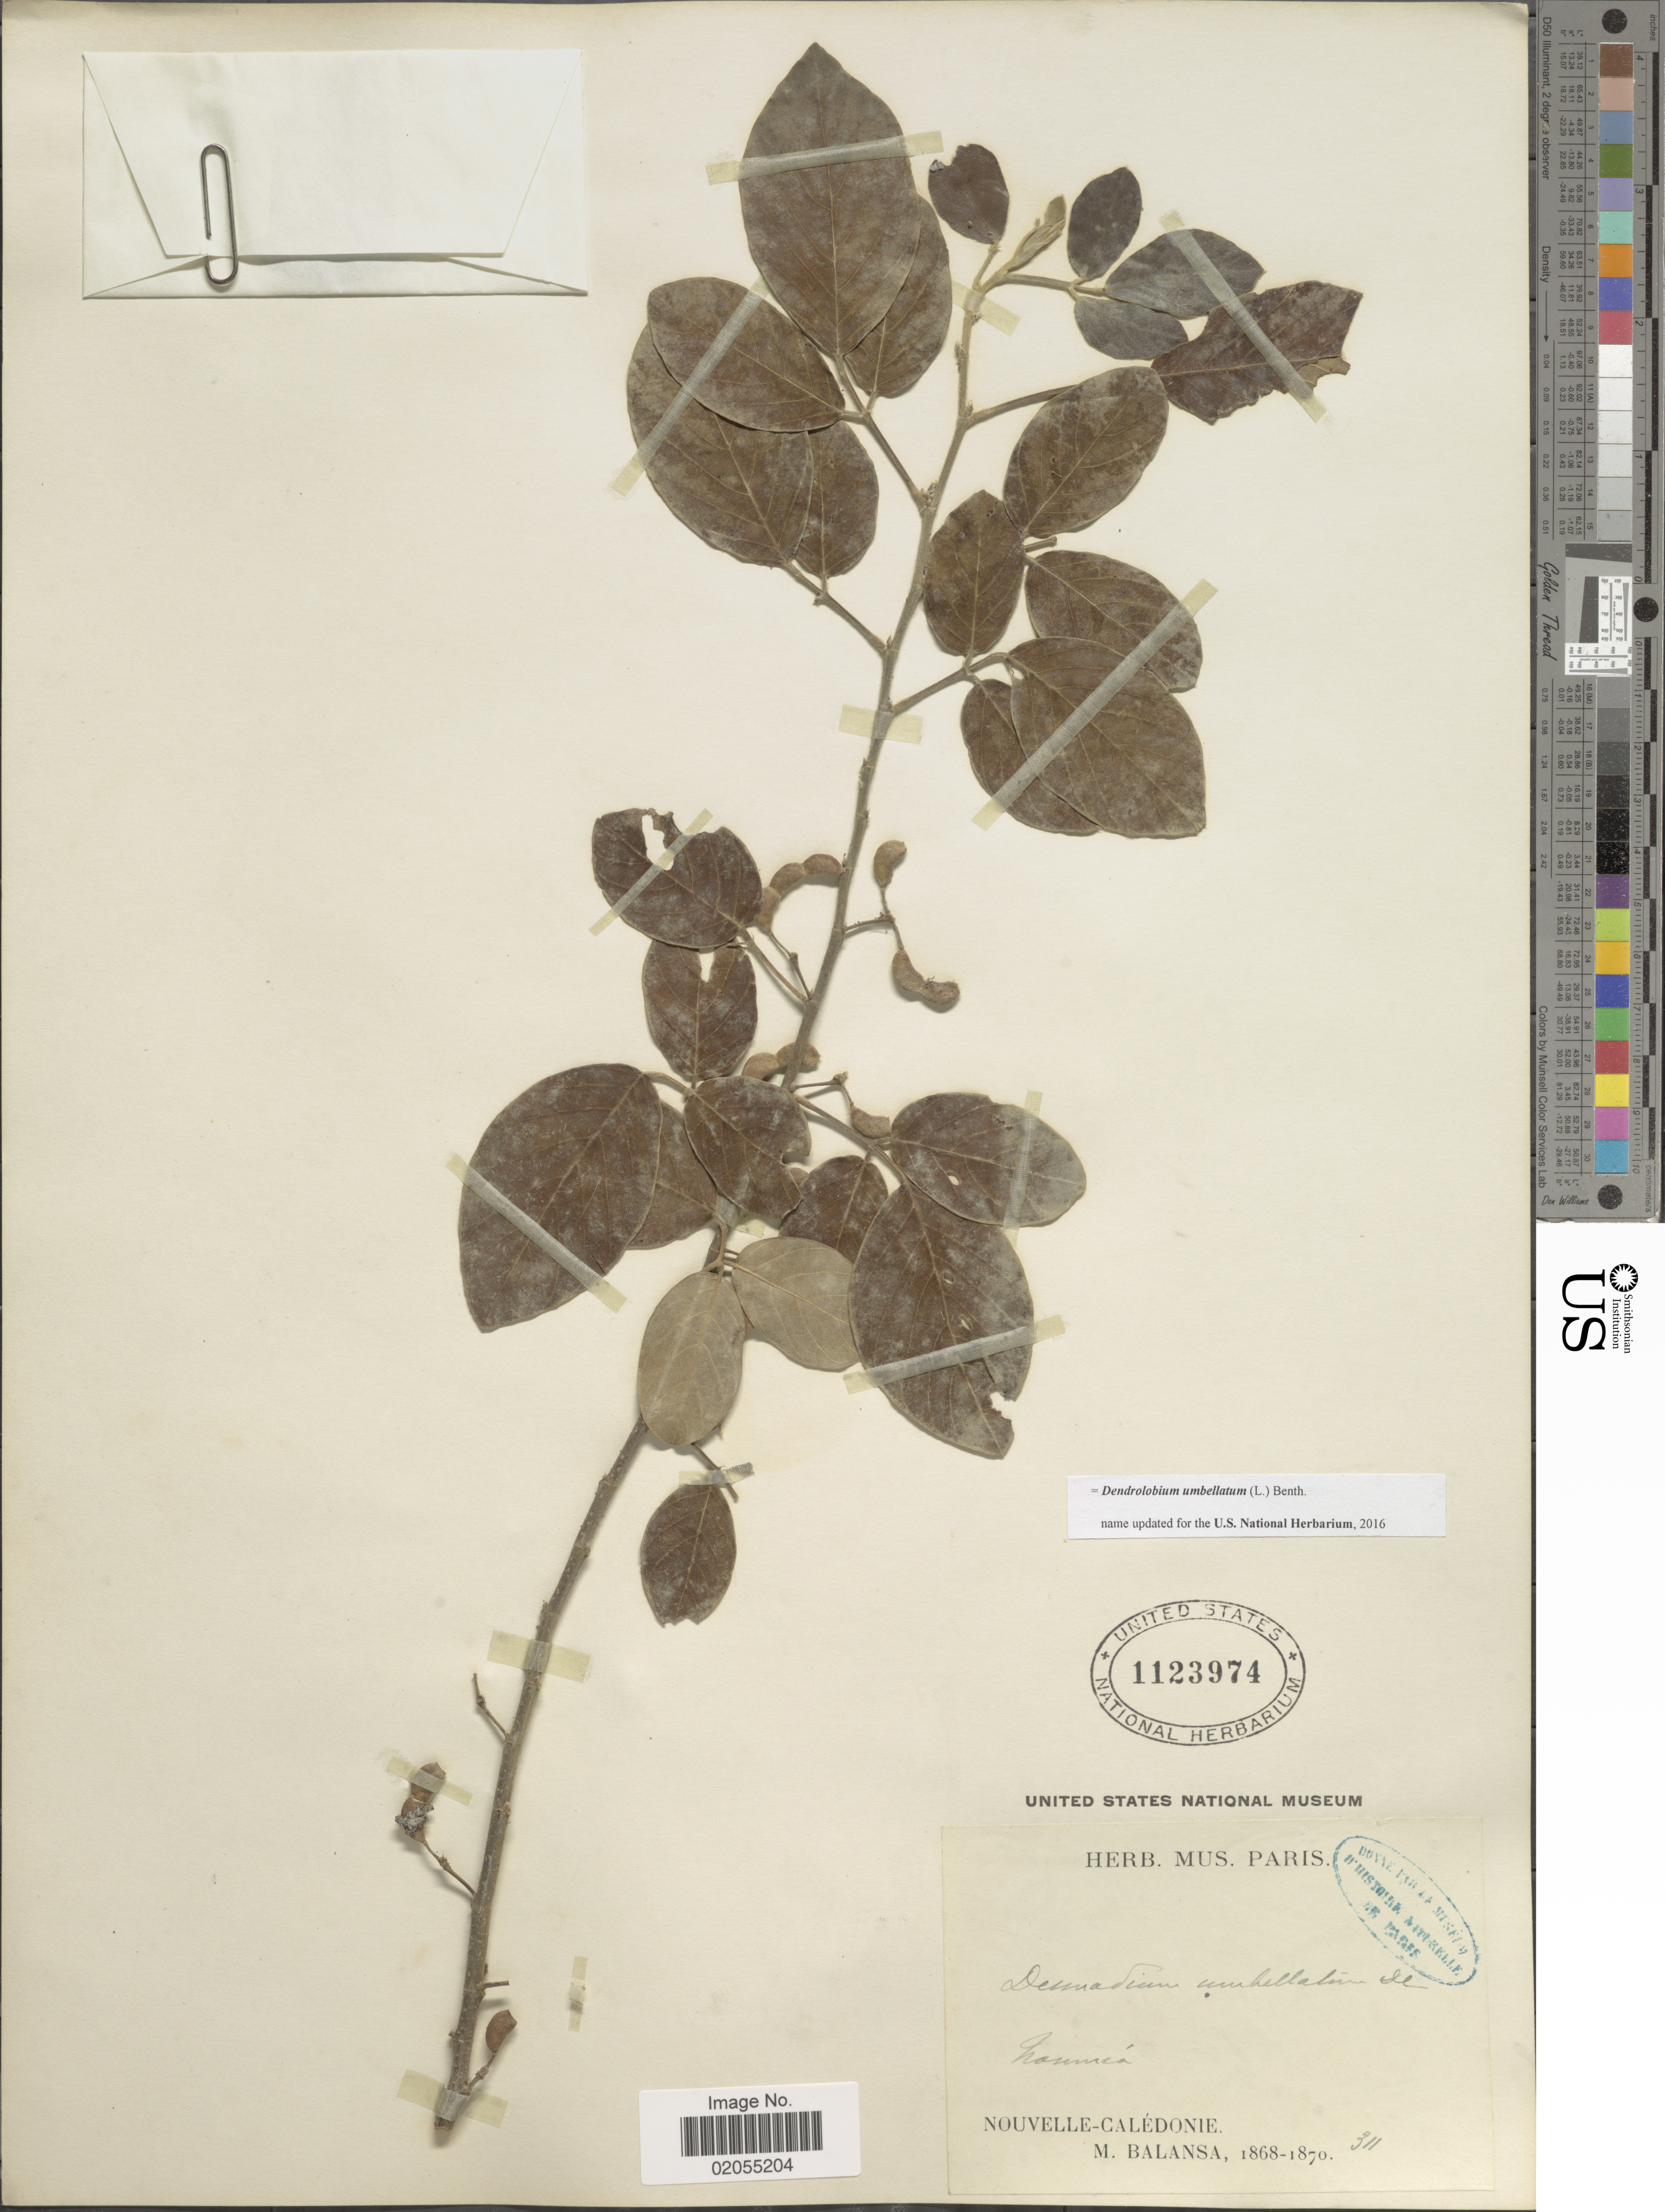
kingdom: Plantae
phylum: Tracheophyta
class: Magnoliopsida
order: Fabales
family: Fabaceae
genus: Dendrolobium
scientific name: Dendrolobium umbellatum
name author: (L.) Benth.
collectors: B. Balansa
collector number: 311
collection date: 1868/1870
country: New Caledonia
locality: Noumea, Nouvelle-Caledonie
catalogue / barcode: US 1123974